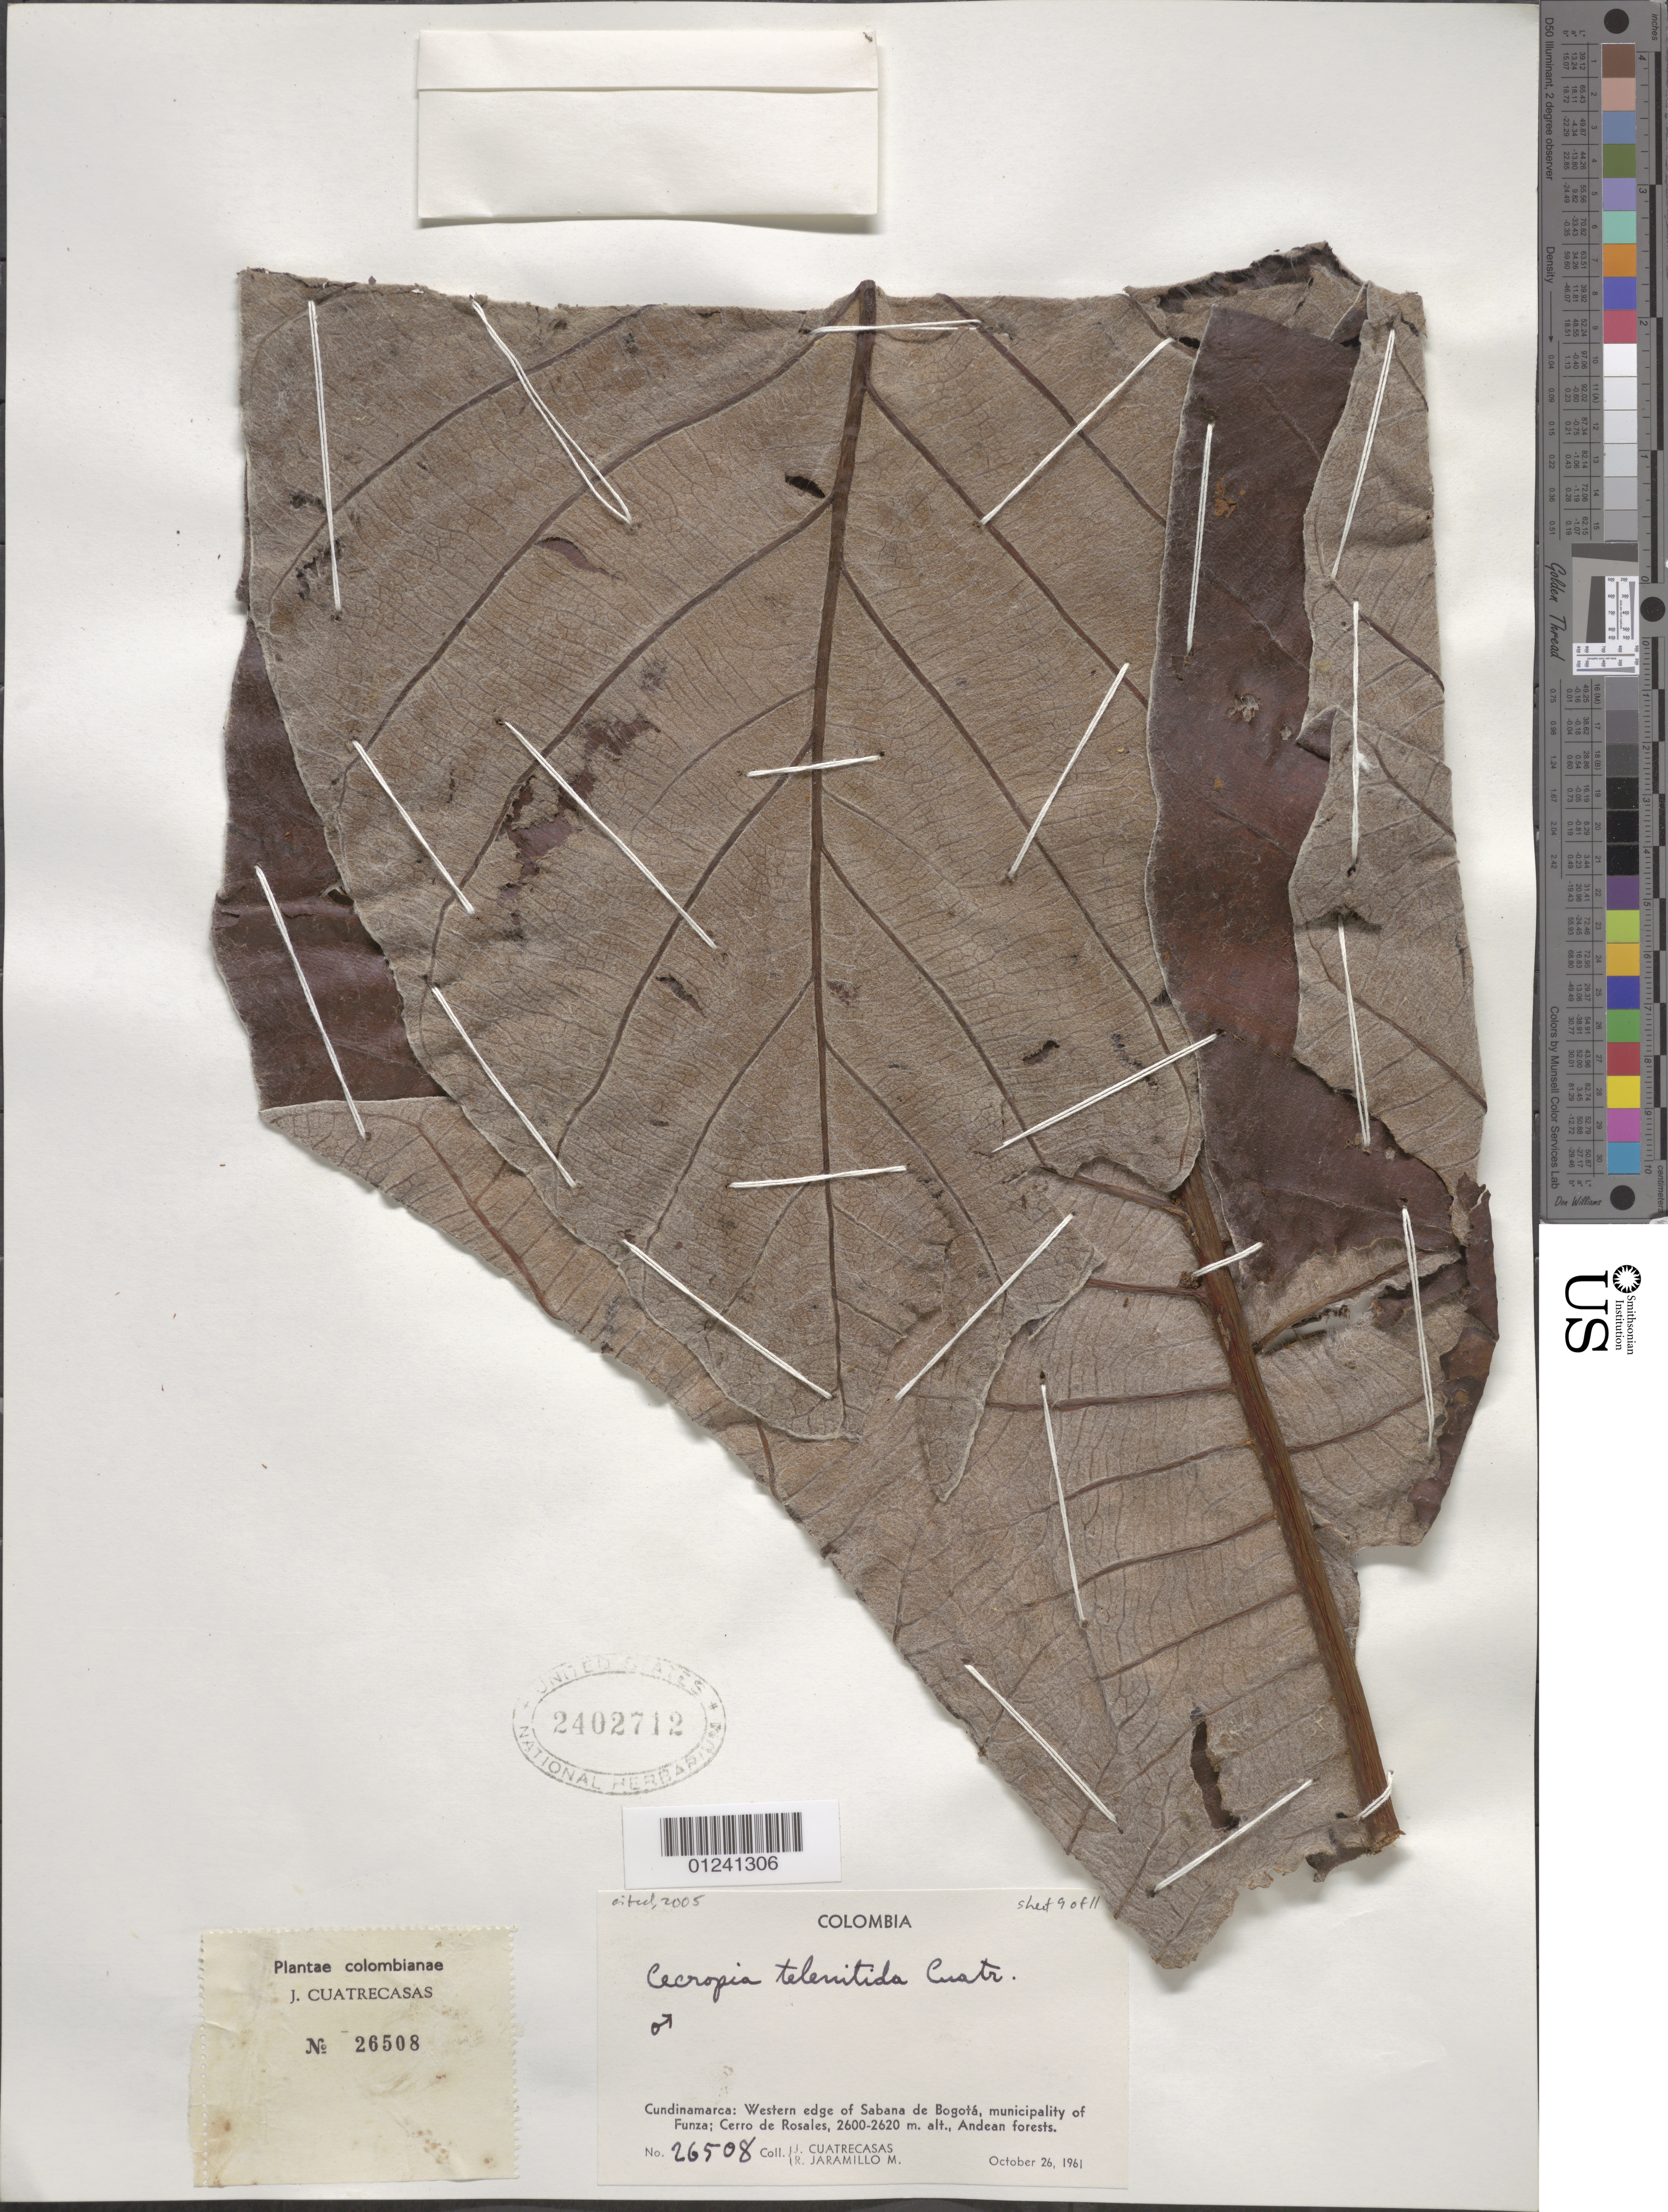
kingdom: Plantae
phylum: Tracheophyta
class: Magnoliopsida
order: Rosales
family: Urticaceae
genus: Cecropia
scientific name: Cecropia telenitida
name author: Cuatrec.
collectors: J. Cuatrecasas & R. Jaramillo M.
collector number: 26508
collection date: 1961-10-26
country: Colombia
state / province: Cundinamarca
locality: Western edge of Sabana de Bogota, municpality of Funza; Cerro de Rosales; Andean Forests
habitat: Andean forests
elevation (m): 2600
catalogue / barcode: US 2402712